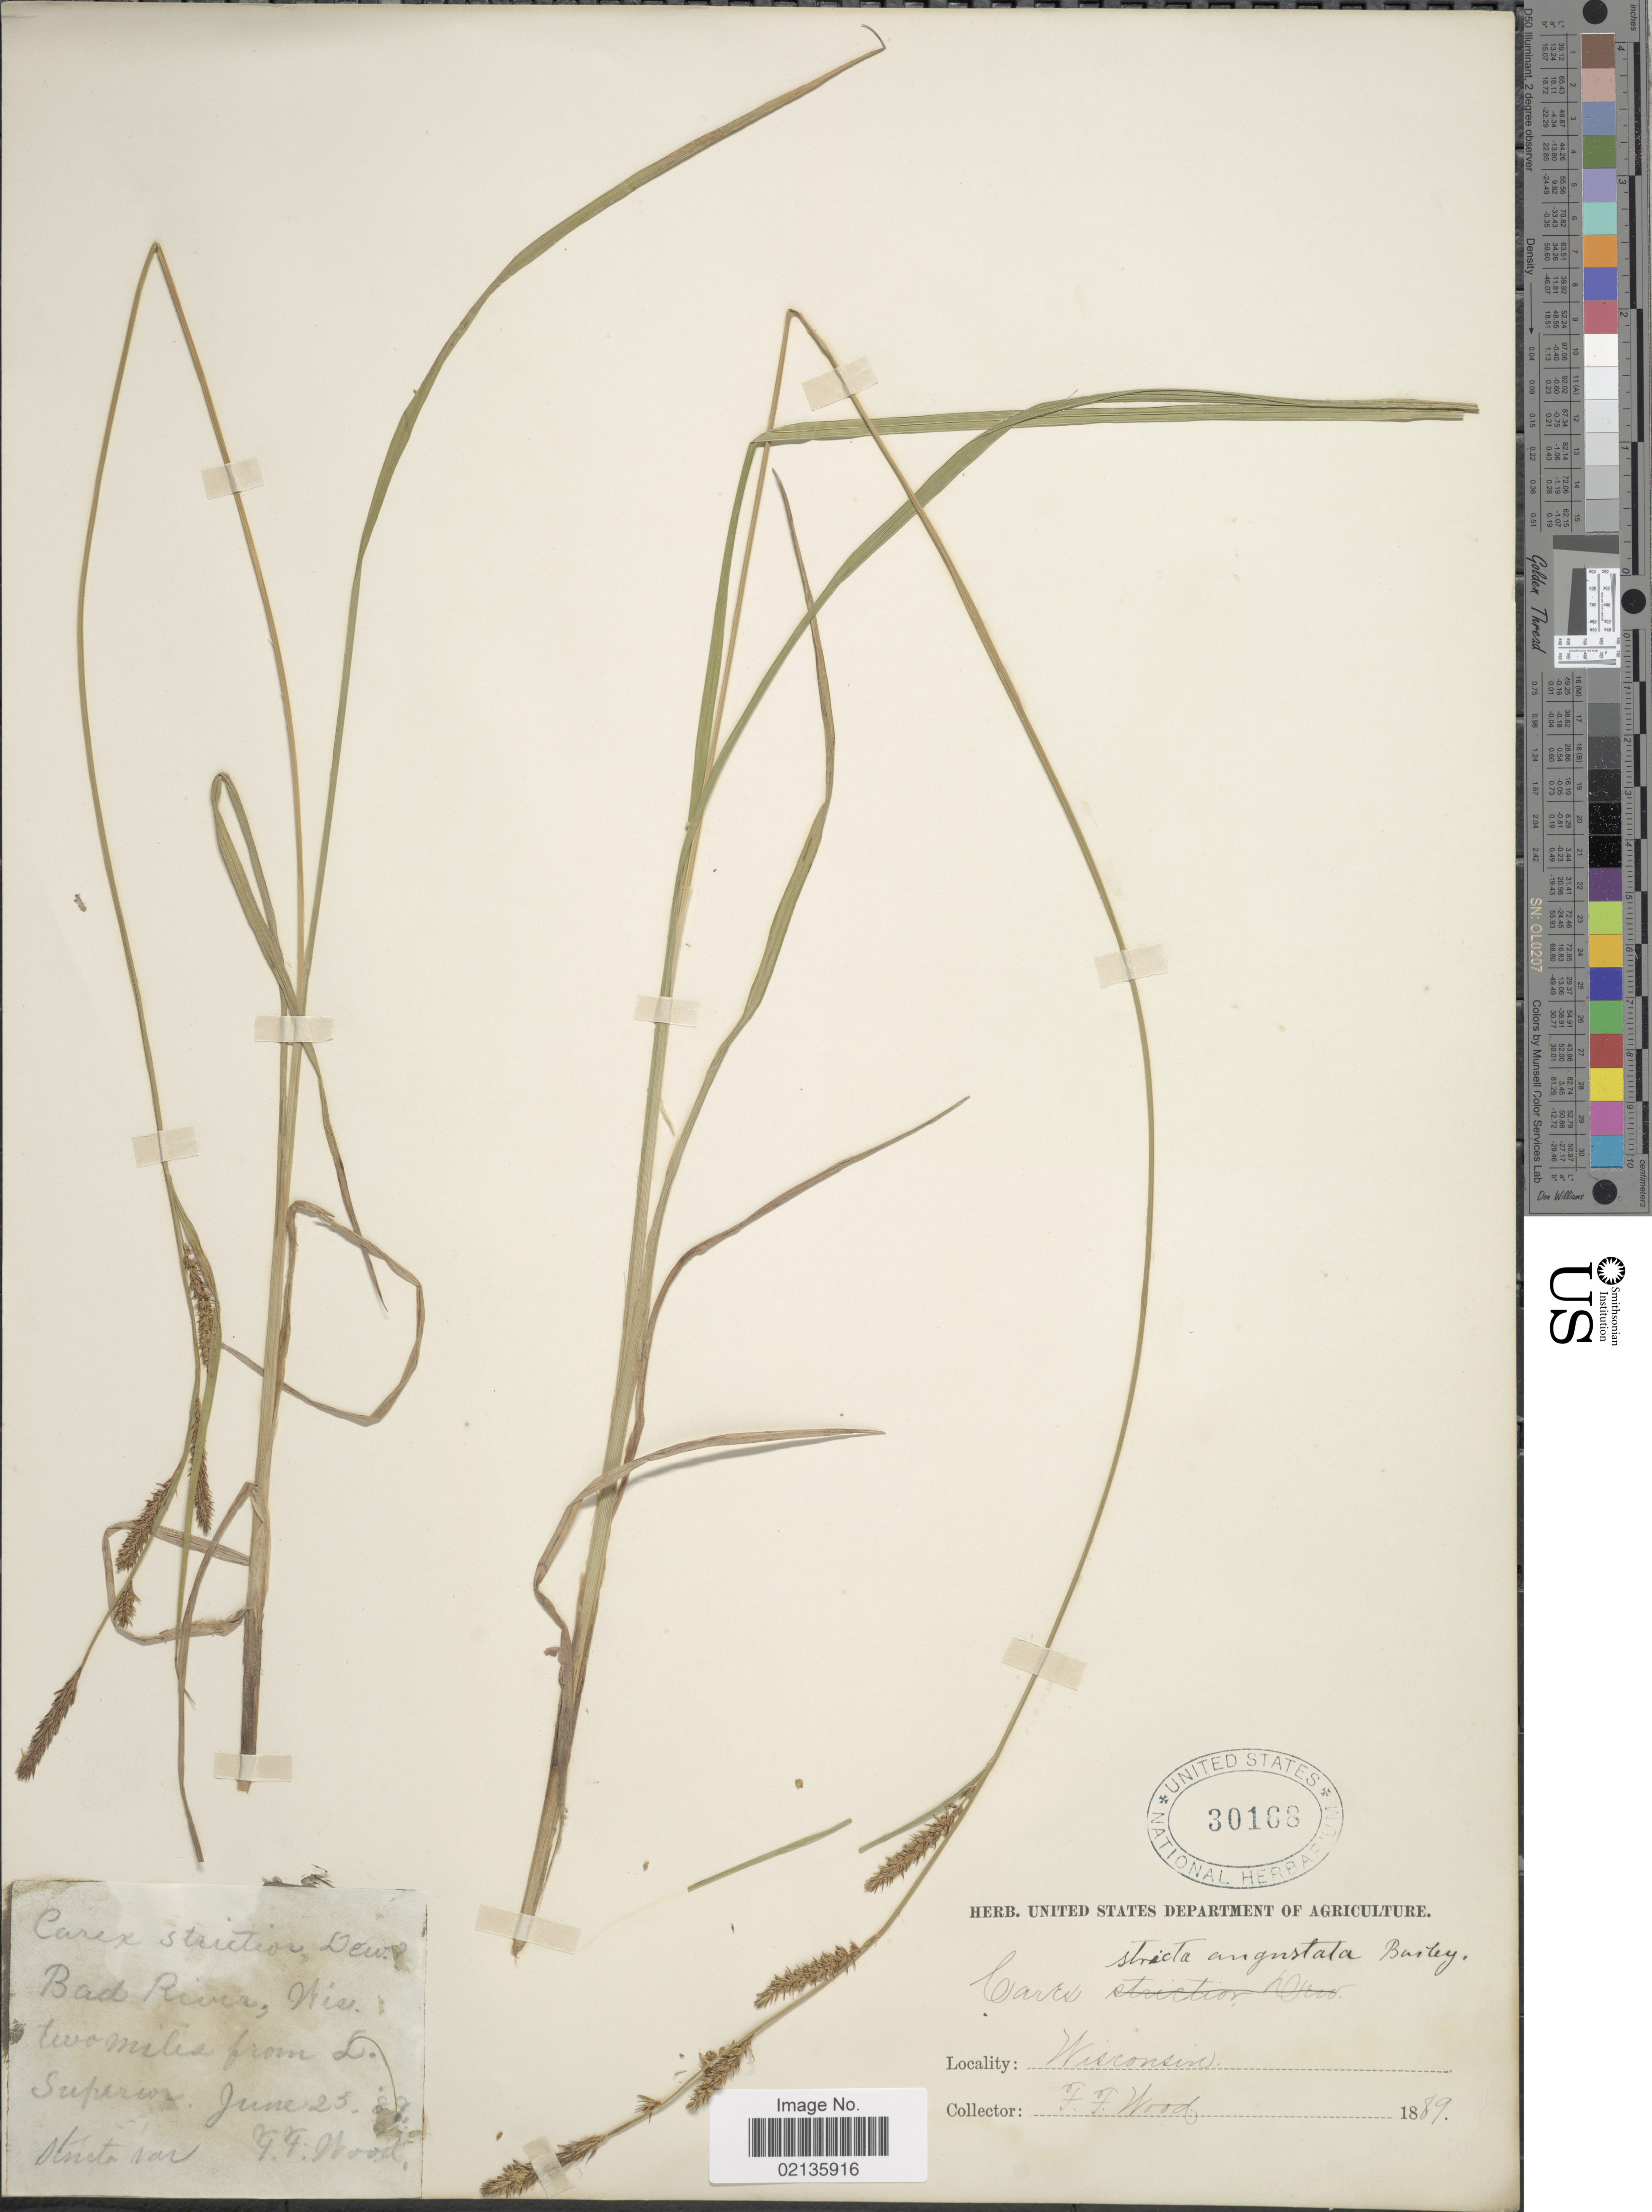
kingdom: Plantae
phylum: Tracheophyta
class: Liliopsida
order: Poales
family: Cyperaceae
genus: Carex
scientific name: Carex stricta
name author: Lam.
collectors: F. Wood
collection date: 1889-06-23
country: United States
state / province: Wisconsin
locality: Bad River, two miles from L. Superior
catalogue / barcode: US 30168